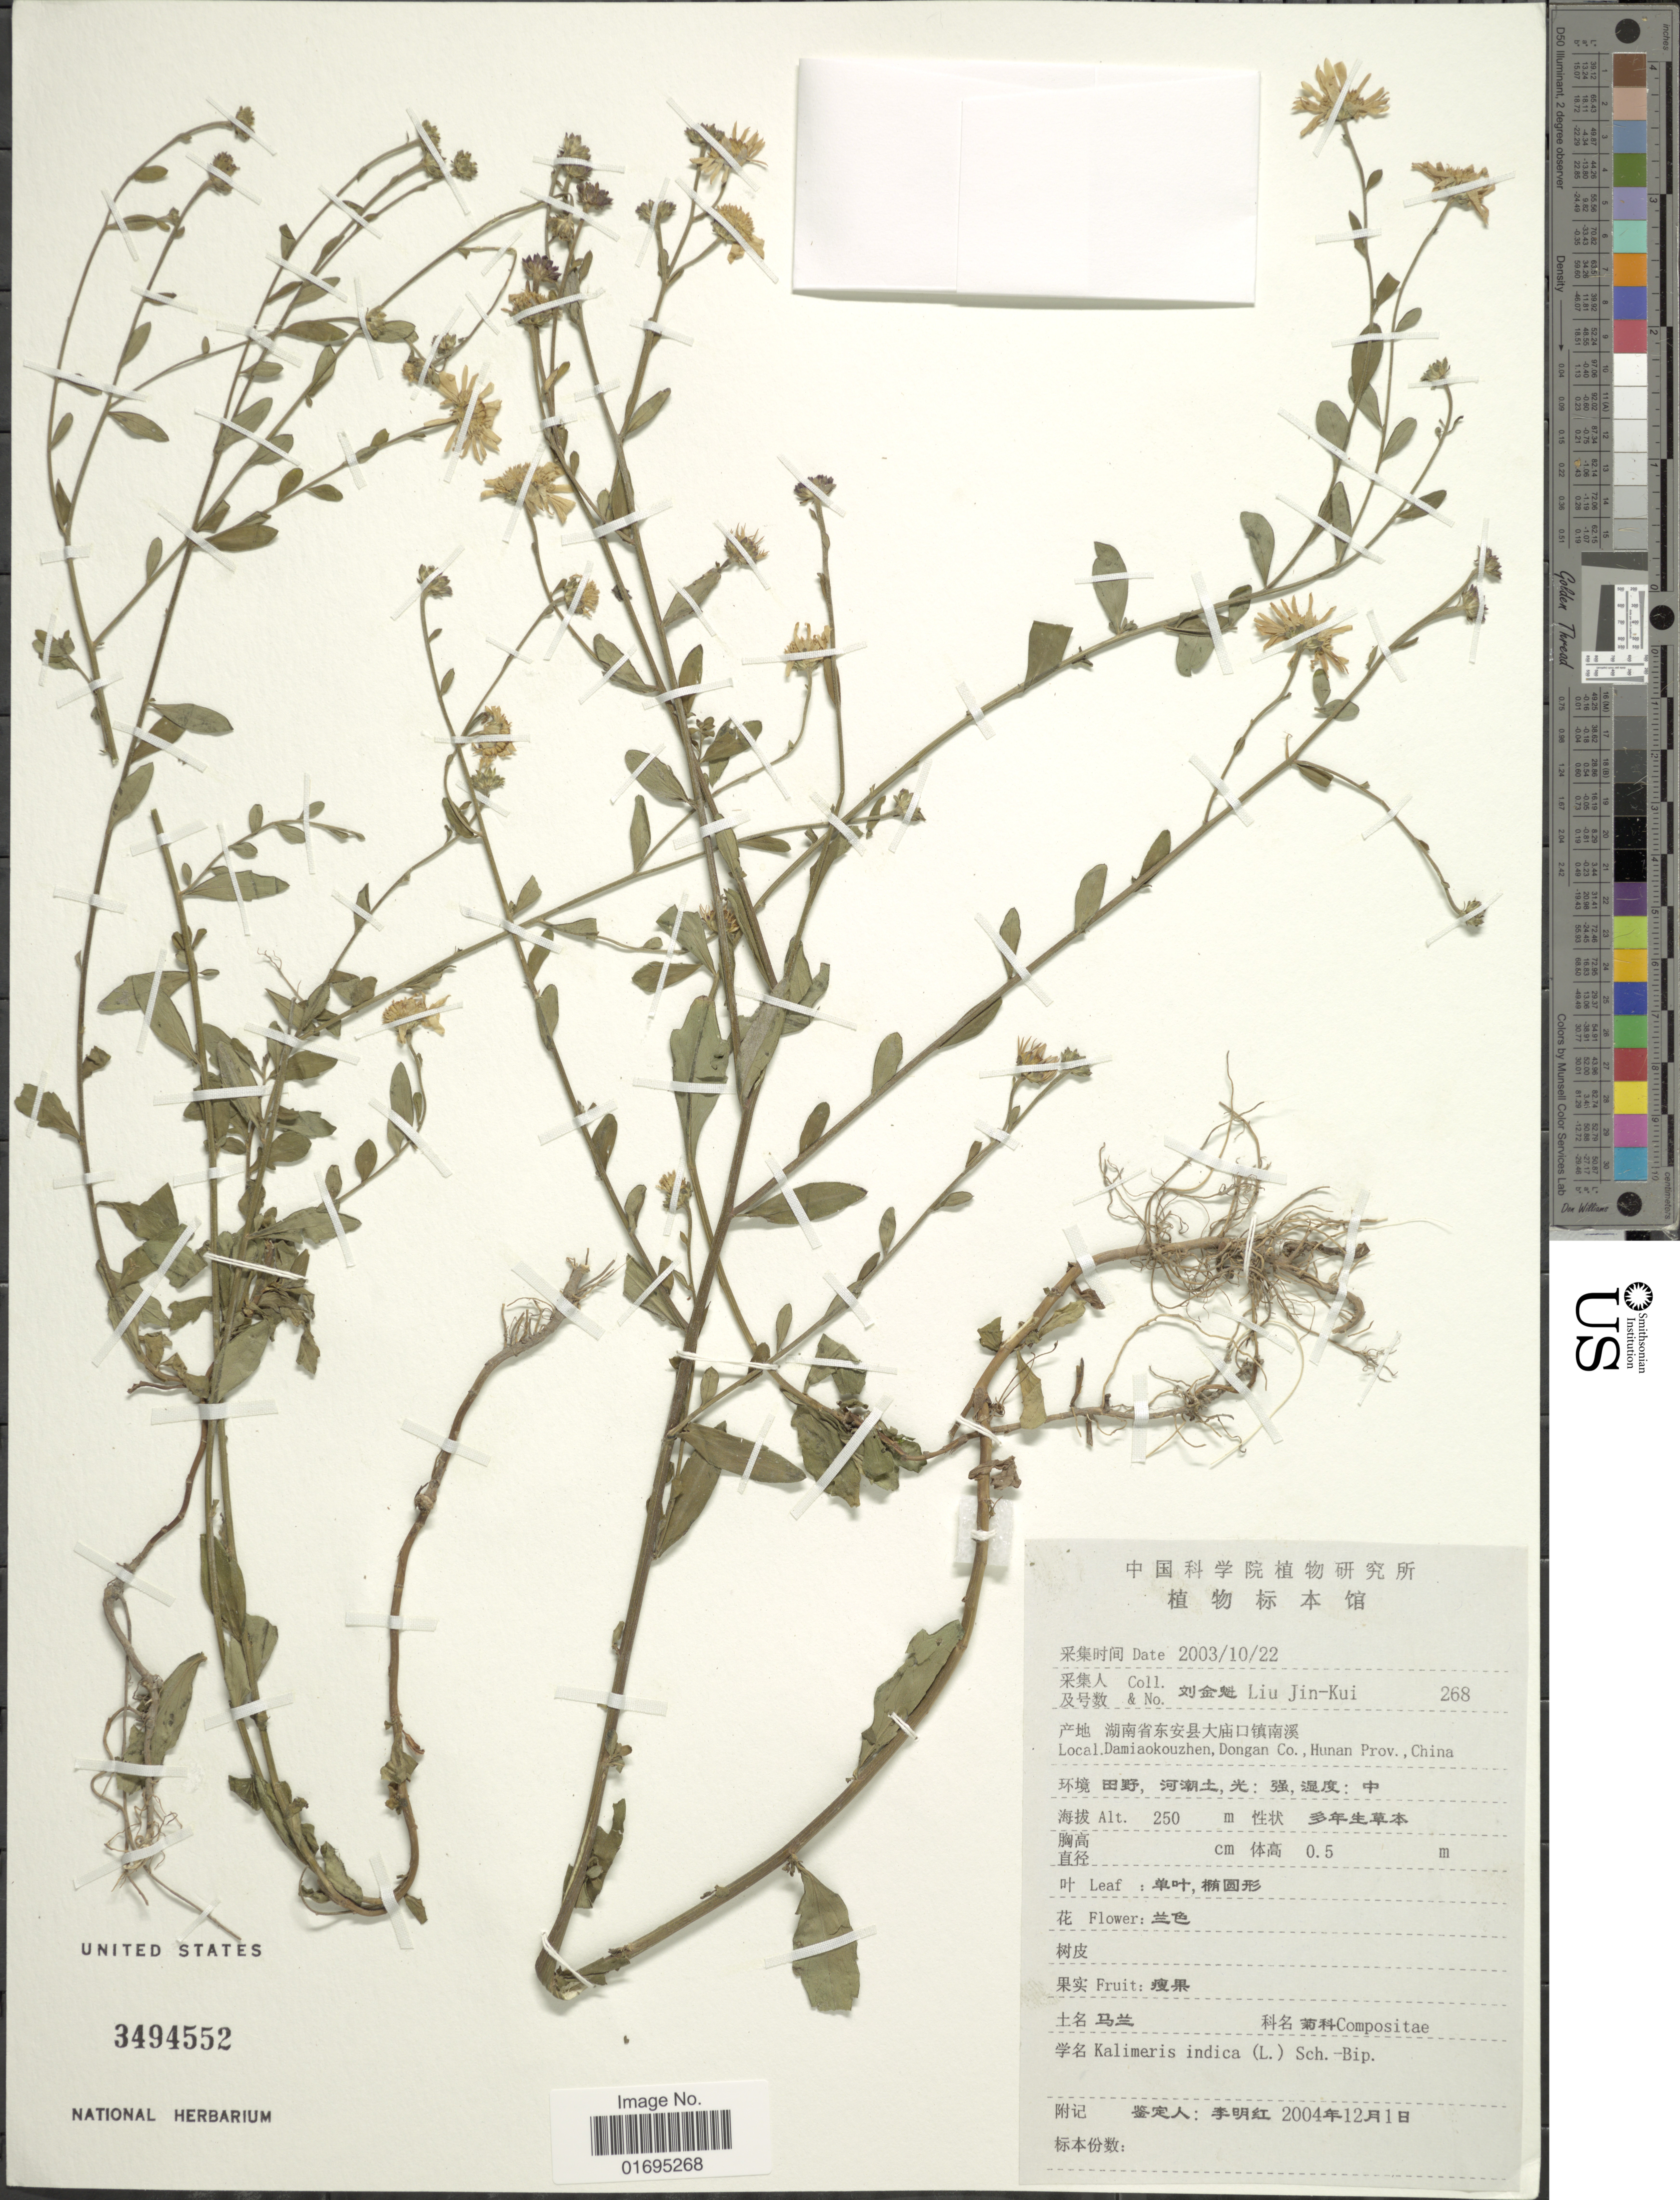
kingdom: Plantae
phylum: Tracheophyta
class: Magnoliopsida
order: Asterales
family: Asteraceae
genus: Kalimeris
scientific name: Kalimeris indica subsp. indica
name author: (L.) Sch. Bip.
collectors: Liu Jin-Kui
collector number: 268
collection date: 2003-10-22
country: China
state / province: Hunan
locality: Damiaokouzhen, Dongan Co., Hunan Prov.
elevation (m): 250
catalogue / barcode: US 3494552